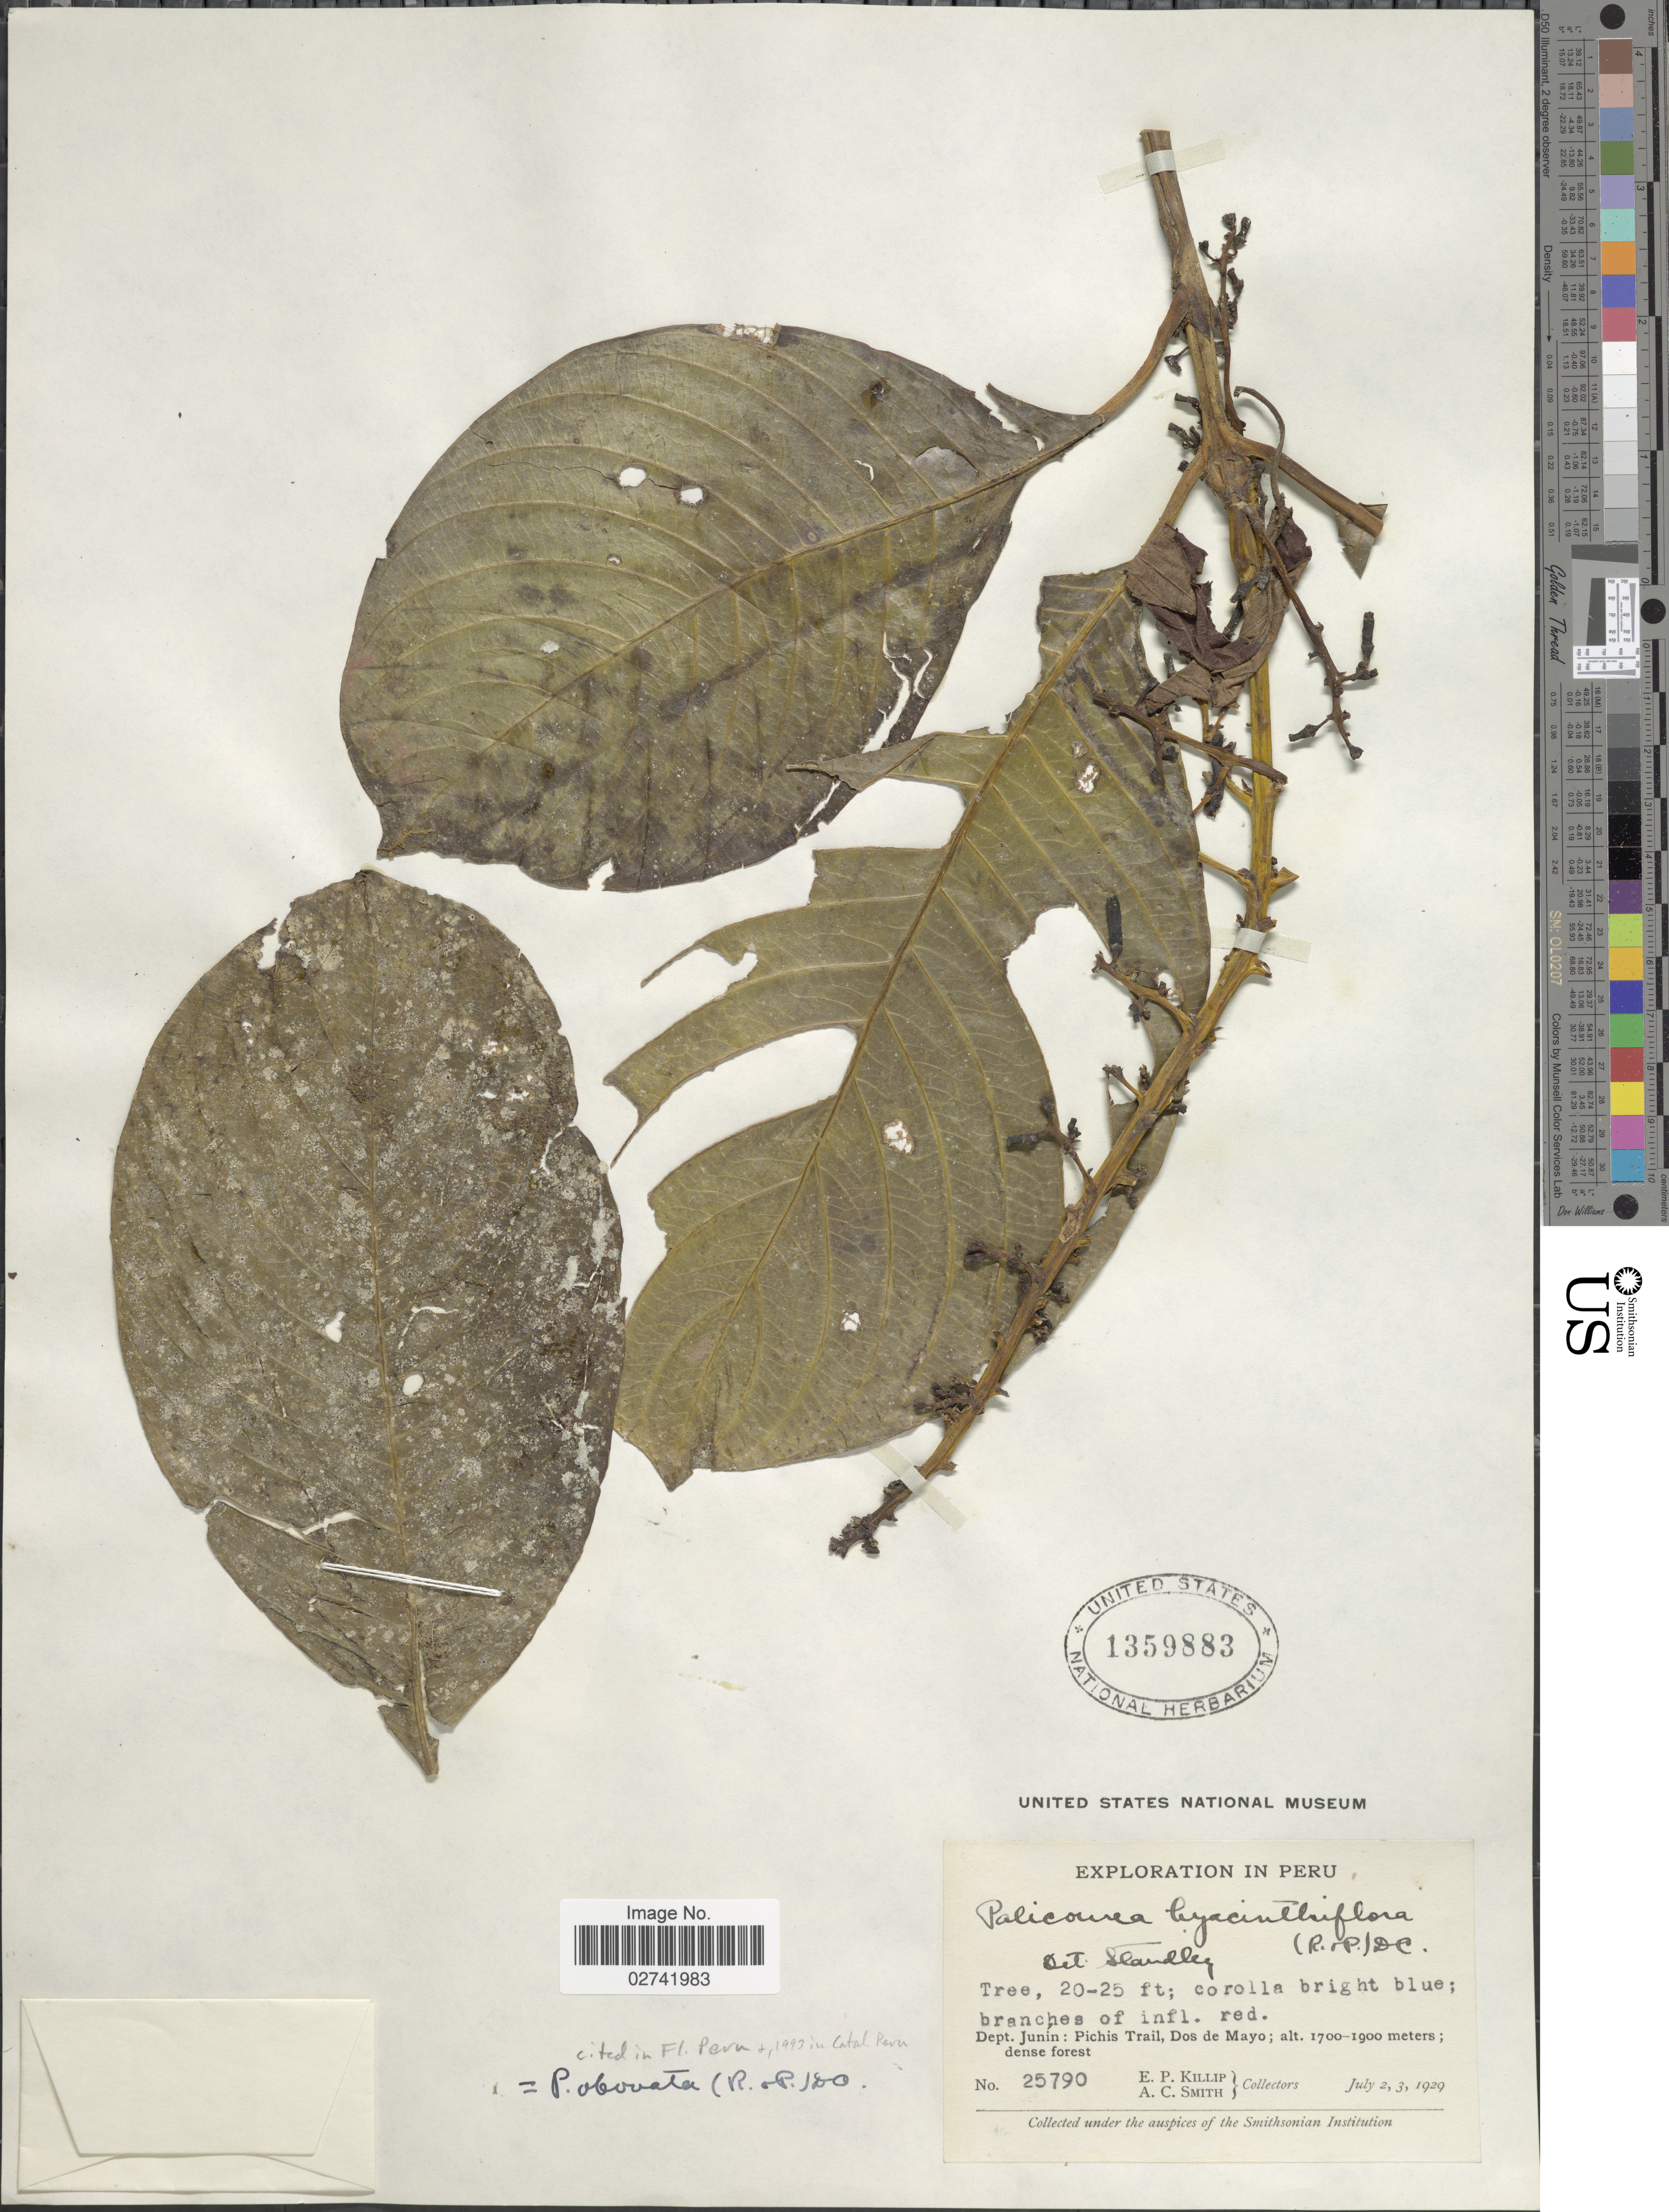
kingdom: Plantae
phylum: Tracheophyta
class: Magnoliopsida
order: Gentianales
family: Rubiaceae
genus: Palicourea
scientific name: Palicourea obovata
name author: (Ruiz & Pav.) DC.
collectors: E. P. Killip & A. C. Smith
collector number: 25790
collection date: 1929-07-02/1929-07-03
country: Peru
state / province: Junín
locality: Pichis Trail, Dos de Mayo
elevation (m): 1700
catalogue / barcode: US 1359883